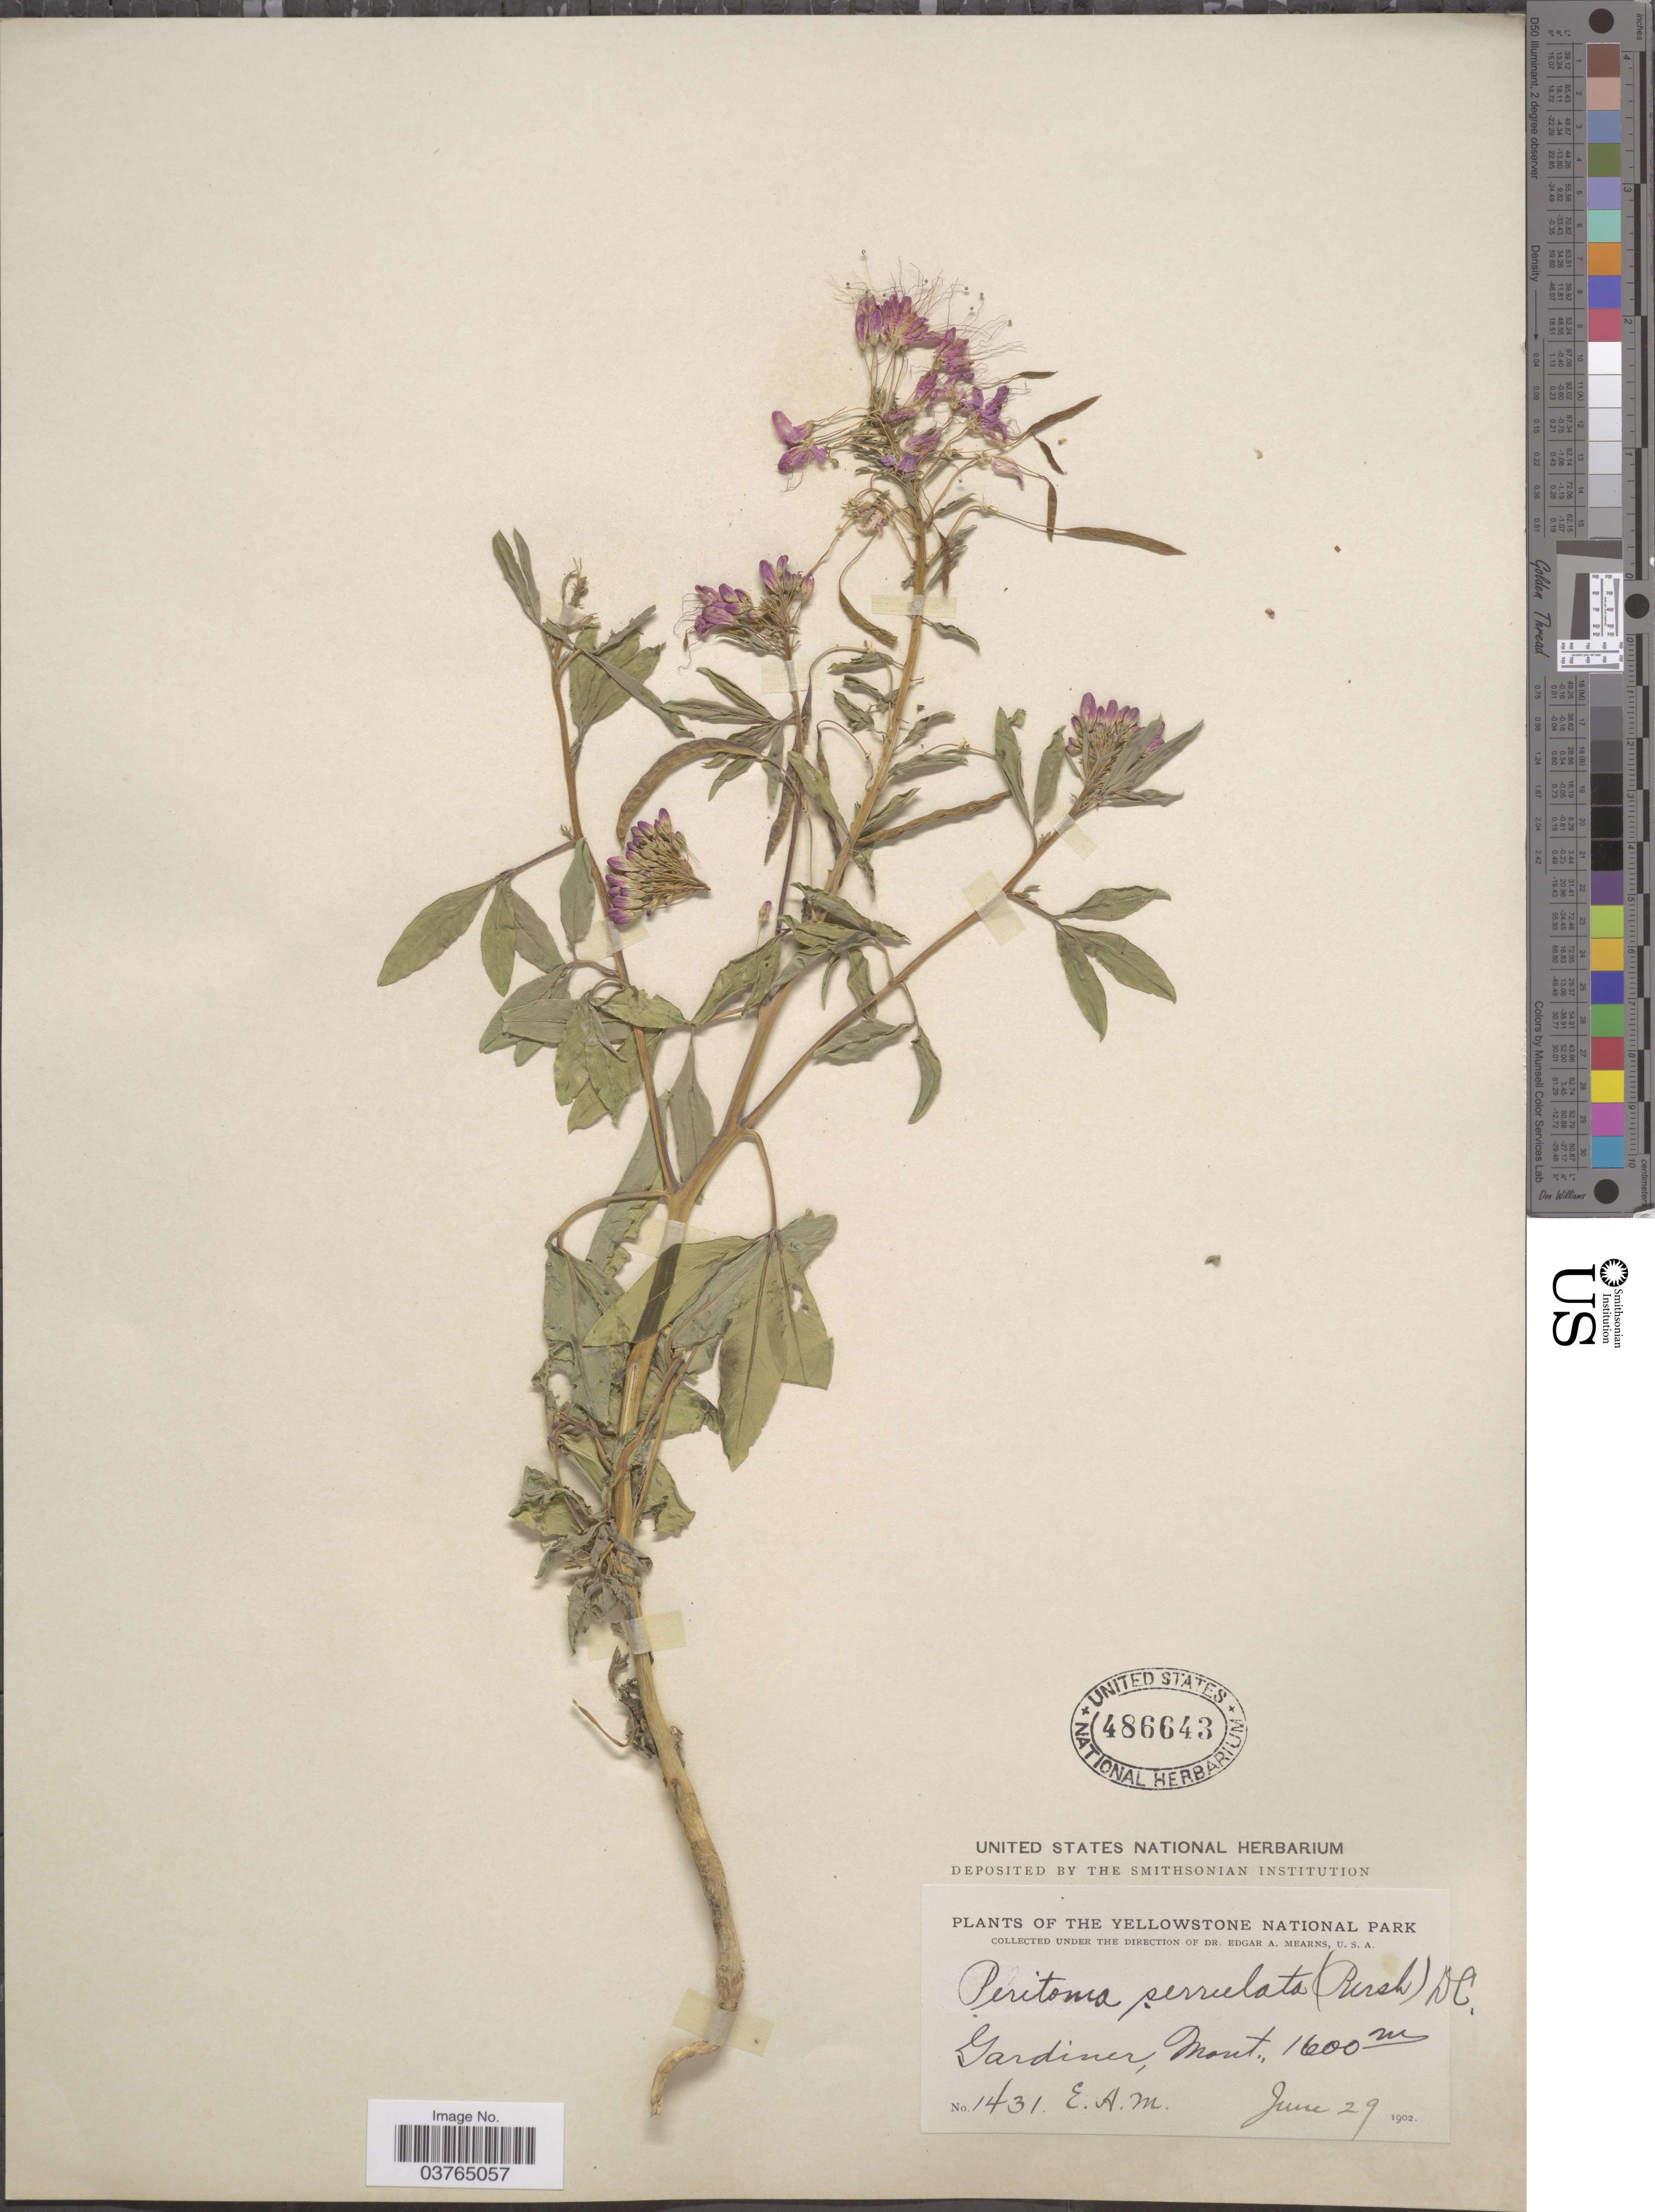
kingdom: Plantae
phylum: Tracheophyta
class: Magnoliopsida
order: Brassicales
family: Cleomaceae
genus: Cleomella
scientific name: Cleomella serrulata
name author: (Pursh) Roalson & J.C. Hall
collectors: E. A. Mearns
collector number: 1431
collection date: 1902-06-29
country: United States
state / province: Montana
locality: Yellowstone National Park. Gardiner.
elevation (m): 1600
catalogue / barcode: US 486643